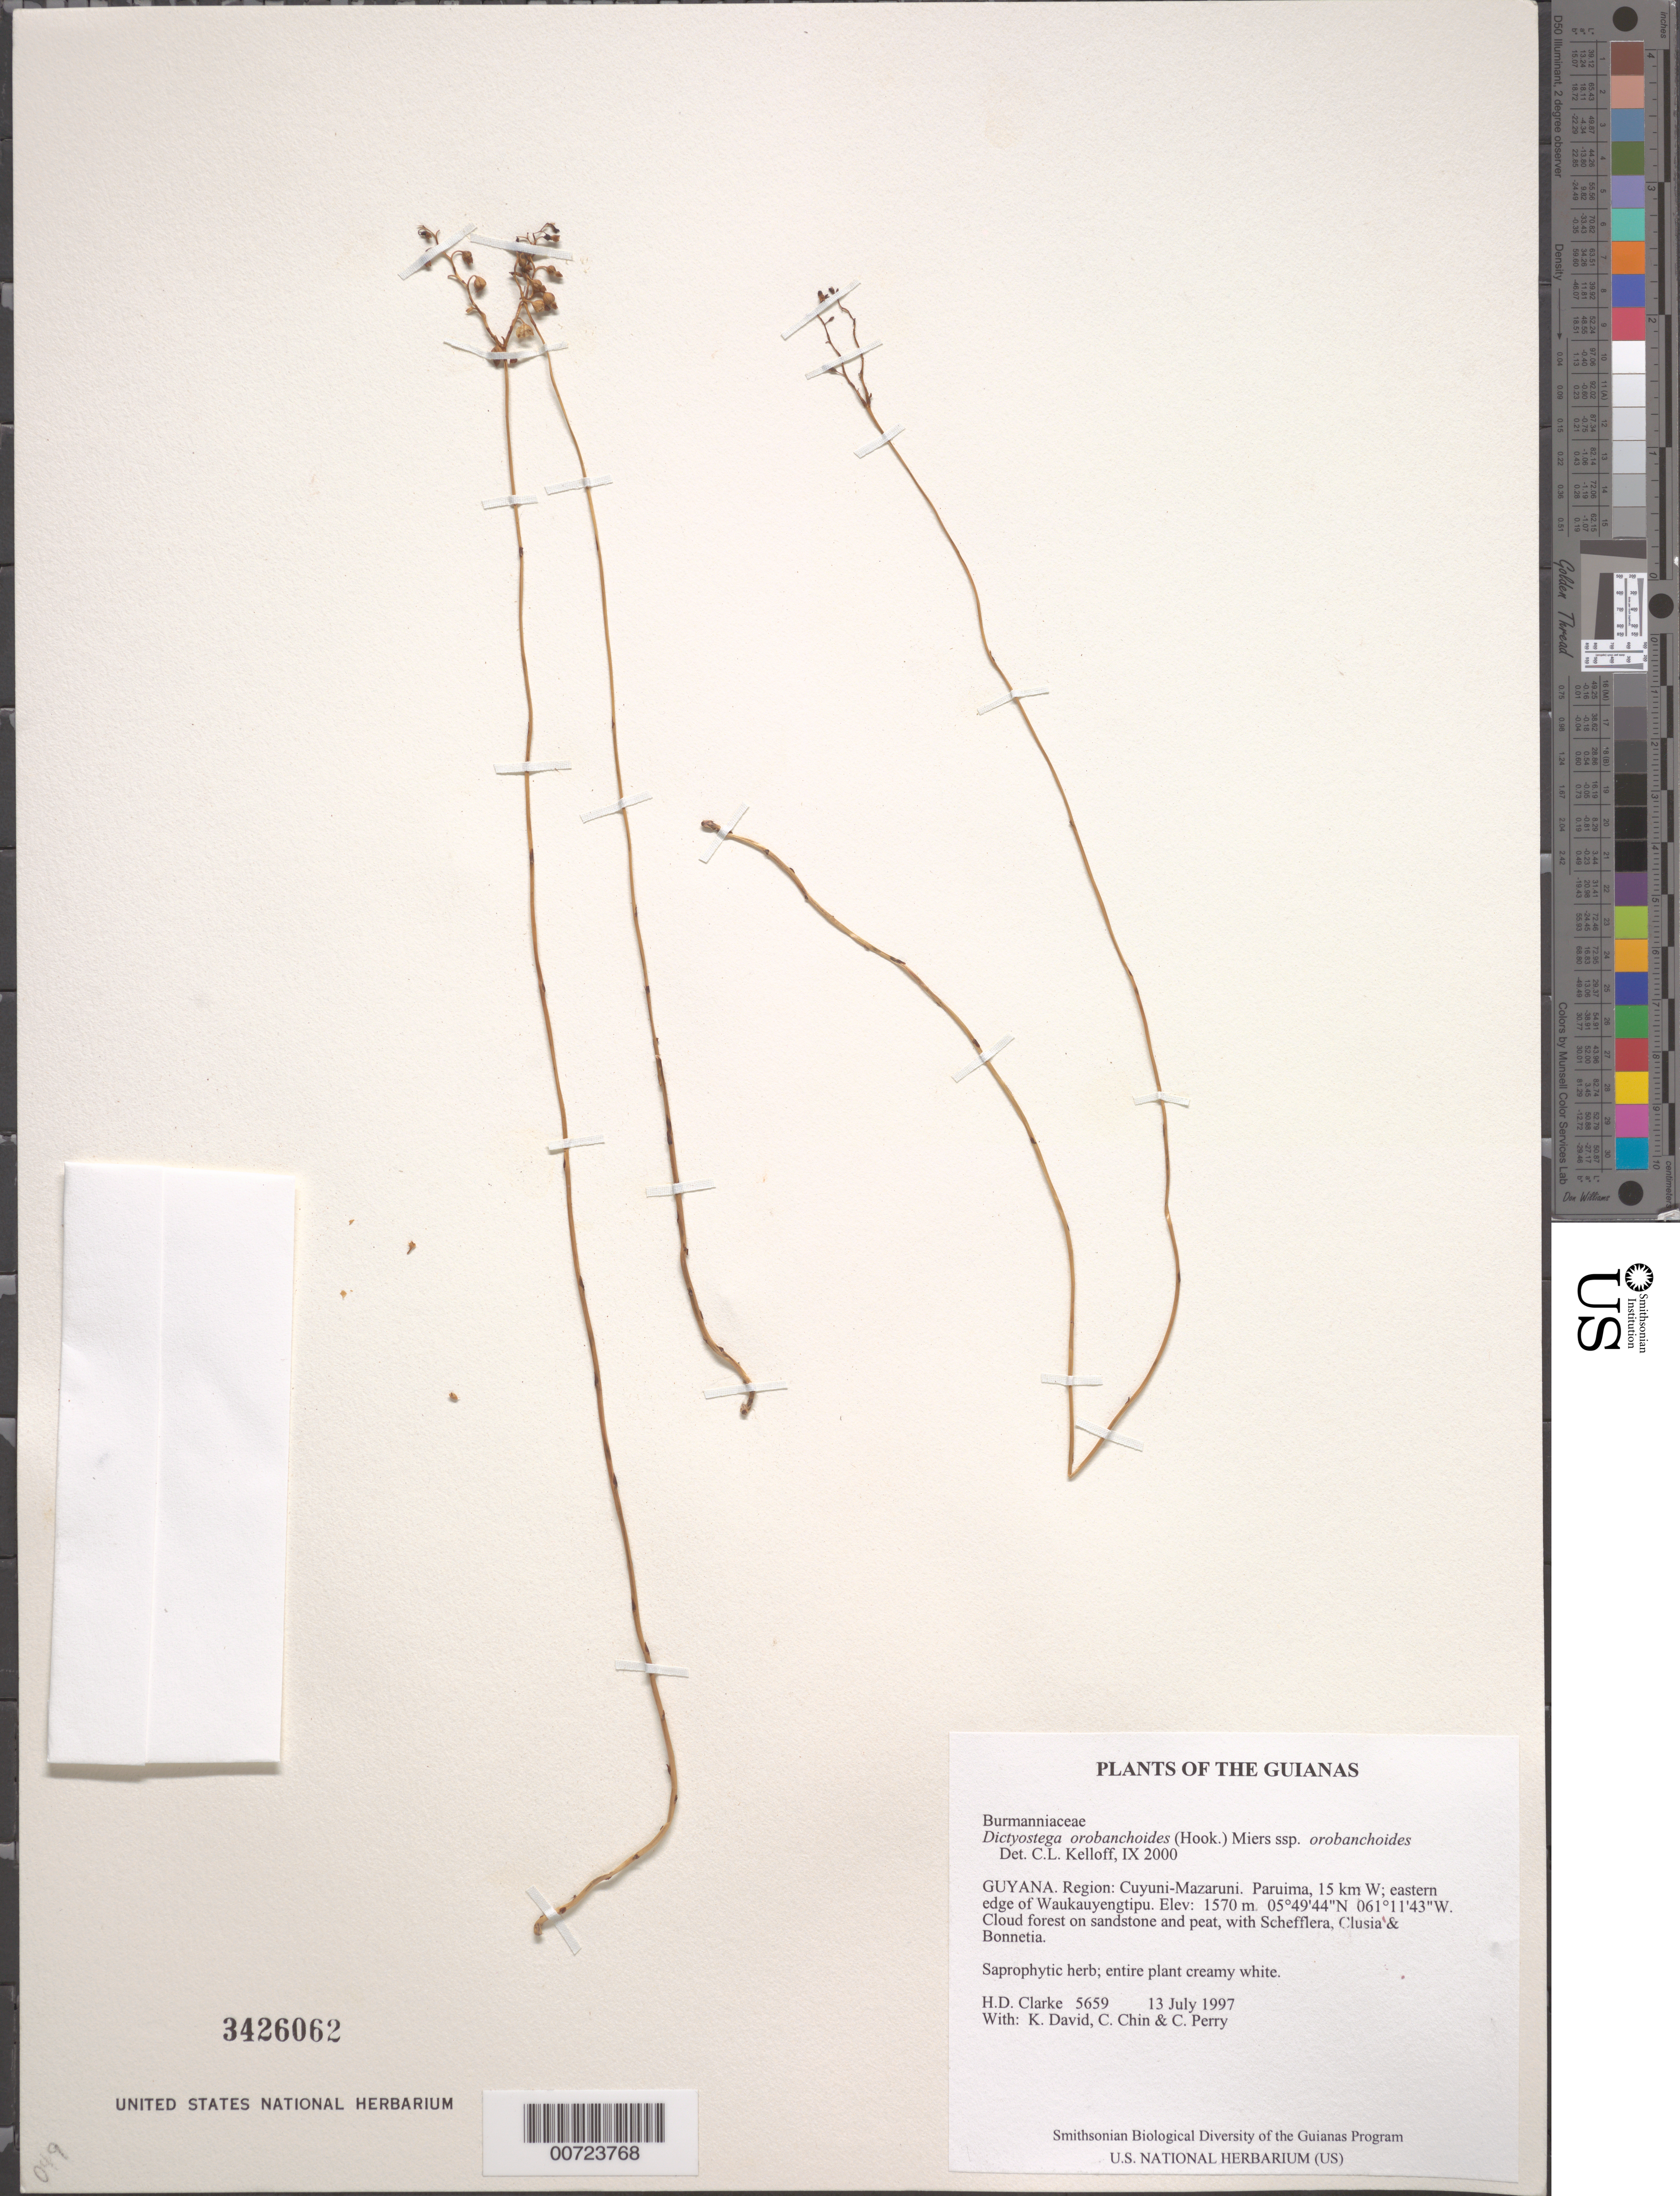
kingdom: Plantae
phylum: Tracheophyta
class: Liliopsida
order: Dioscoreales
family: Burmanniaceae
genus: Dictyostega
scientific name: Dictyostega orobanchoides subsp. orobanchoides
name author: (Hook.) Miers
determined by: Kelloff, Carol L., (US), Smithsonian Institution - National Museum of Natural History (UNITED STATES)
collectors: H. D. Clarke, K. David, C. Chin & C. Perry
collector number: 5659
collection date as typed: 13 July 1997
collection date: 1997-07-13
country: Guyana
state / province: Cuyuni-Mazaruni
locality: Paruima, 15 km W; eastern edge of Waukauyengtipu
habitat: Cloud forest on sandstone and peat, with Schefflera, Clusia & Bonnetia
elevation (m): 1570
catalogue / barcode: US 3426062